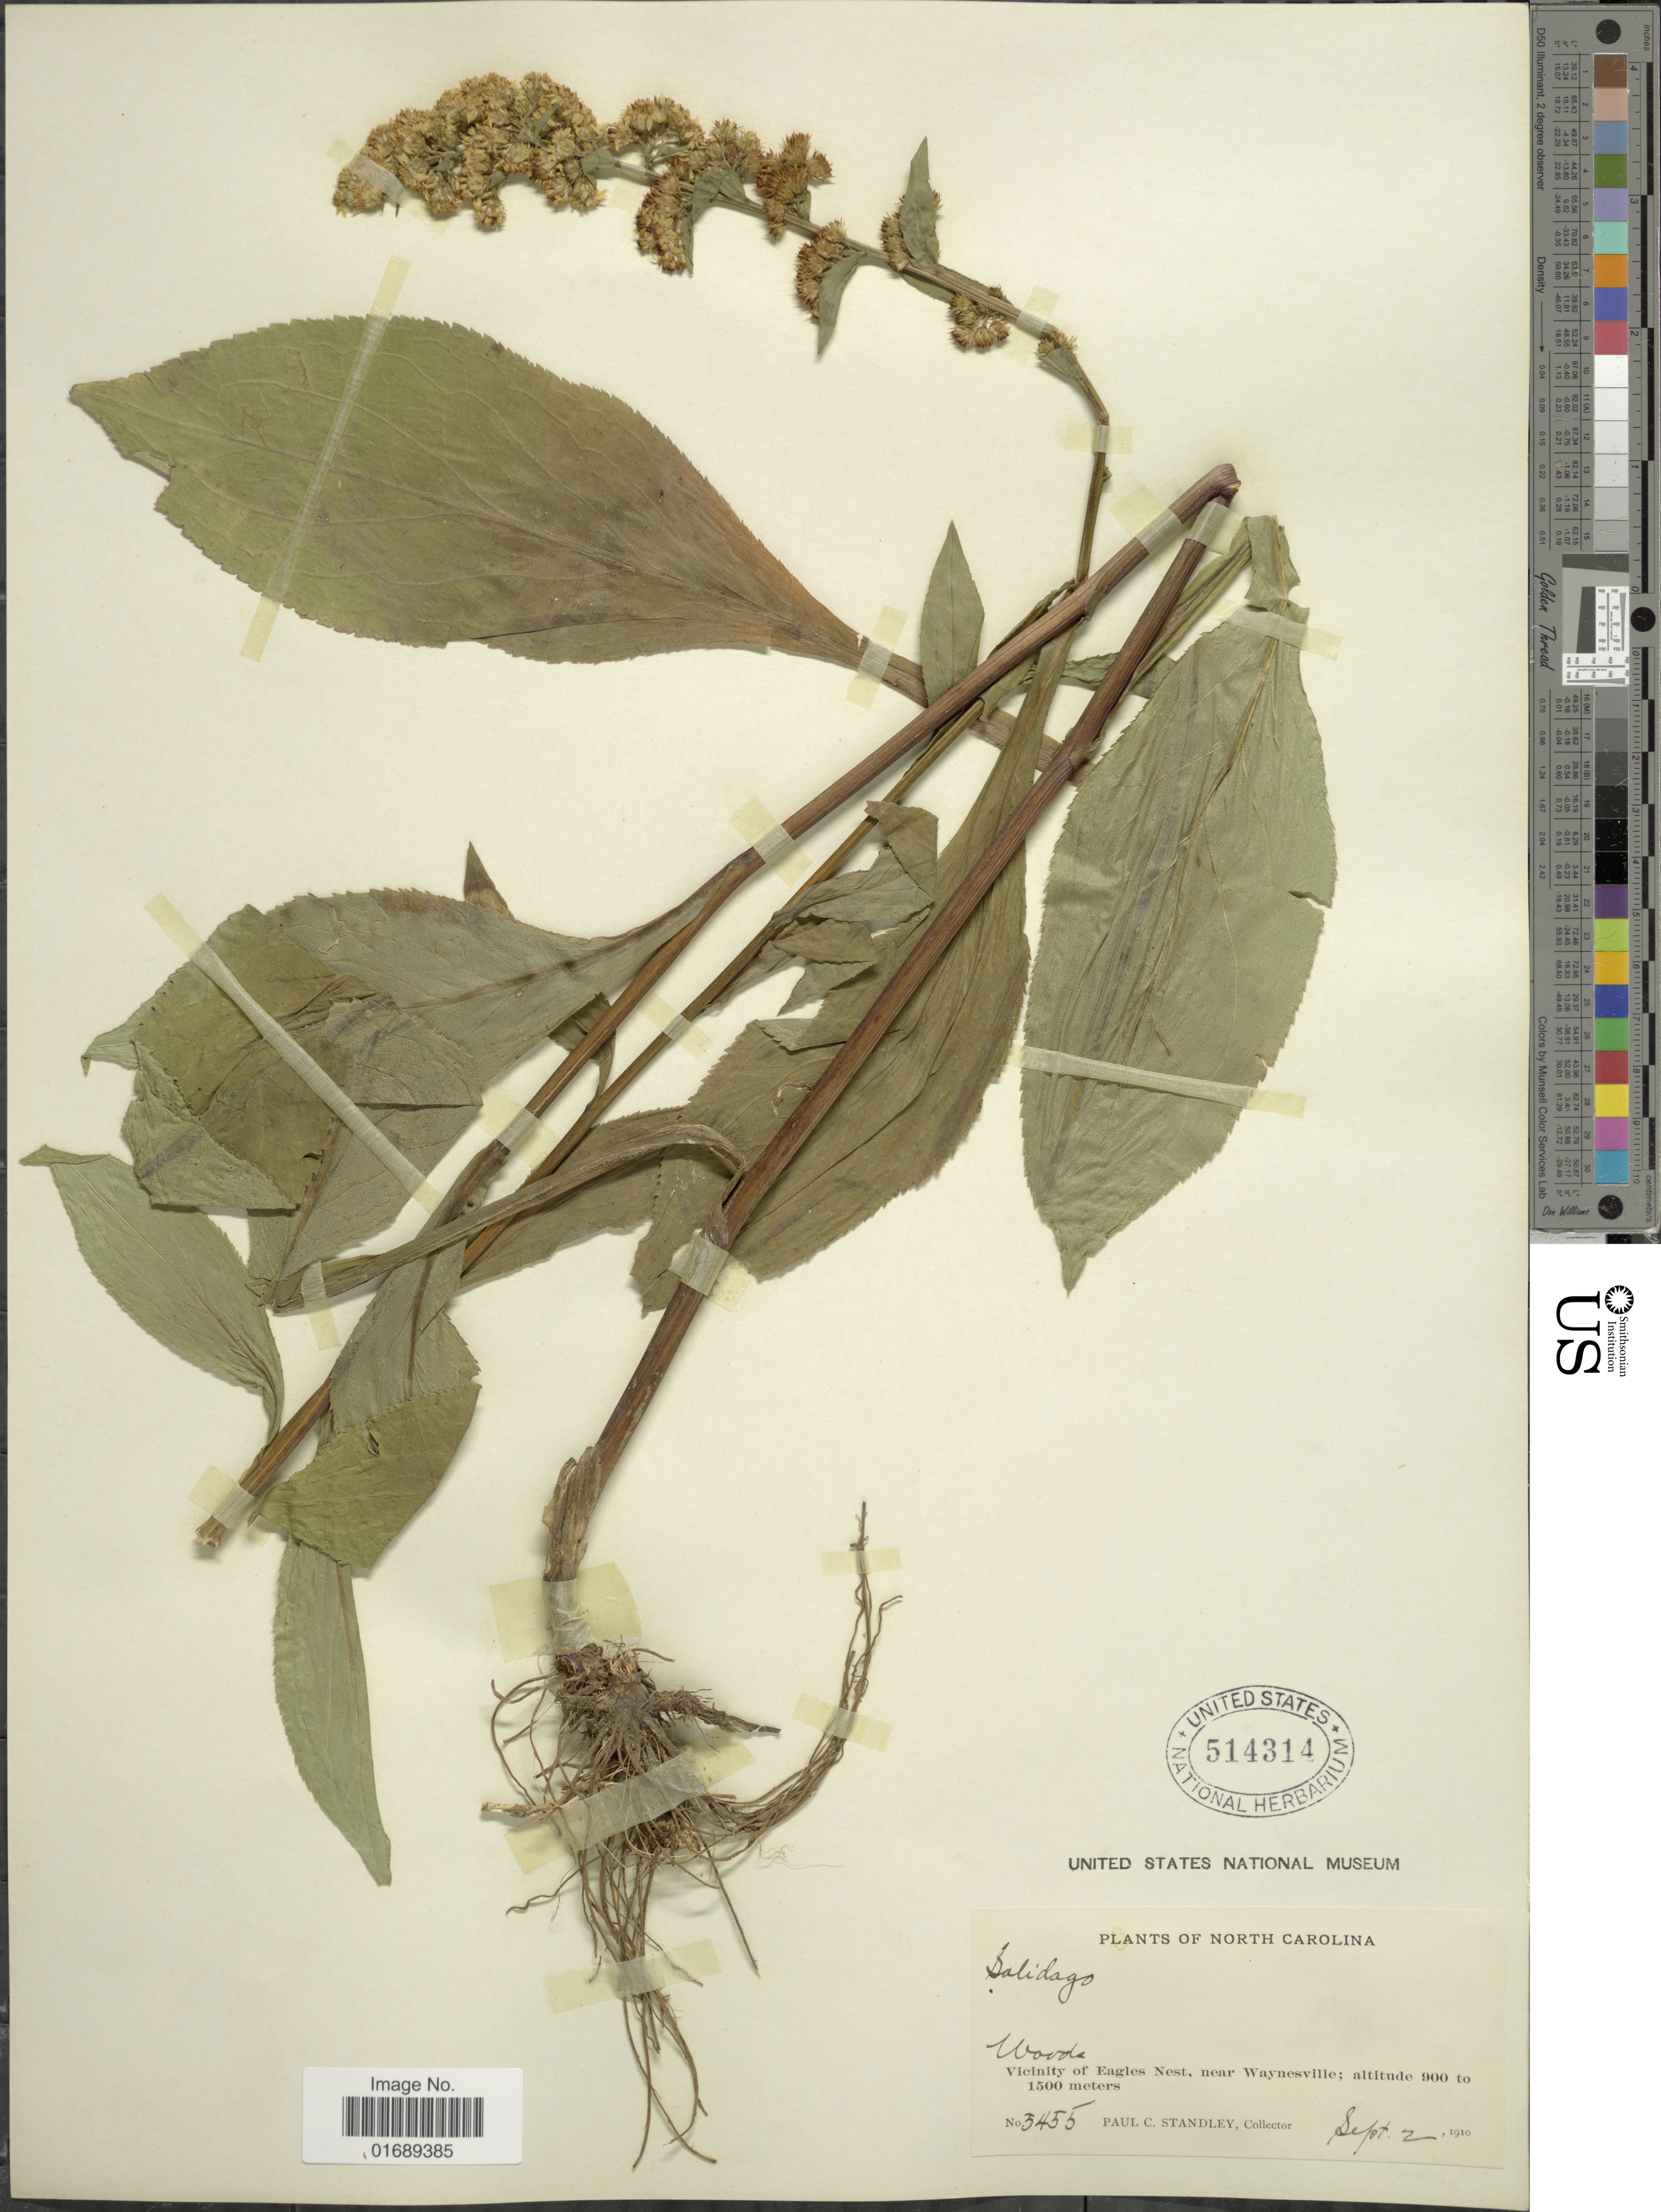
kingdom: Plantae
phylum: Tracheophyta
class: Magnoliopsida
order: Asterales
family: Asteraceae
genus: Solidago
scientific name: Solidago patula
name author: Muhl. ex Willd.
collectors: P. C. Standley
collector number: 5455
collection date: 1910-09-02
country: United States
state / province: North Carolina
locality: Vicinity of Eagles Nest, near Waynesville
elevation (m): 900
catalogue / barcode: US 514314